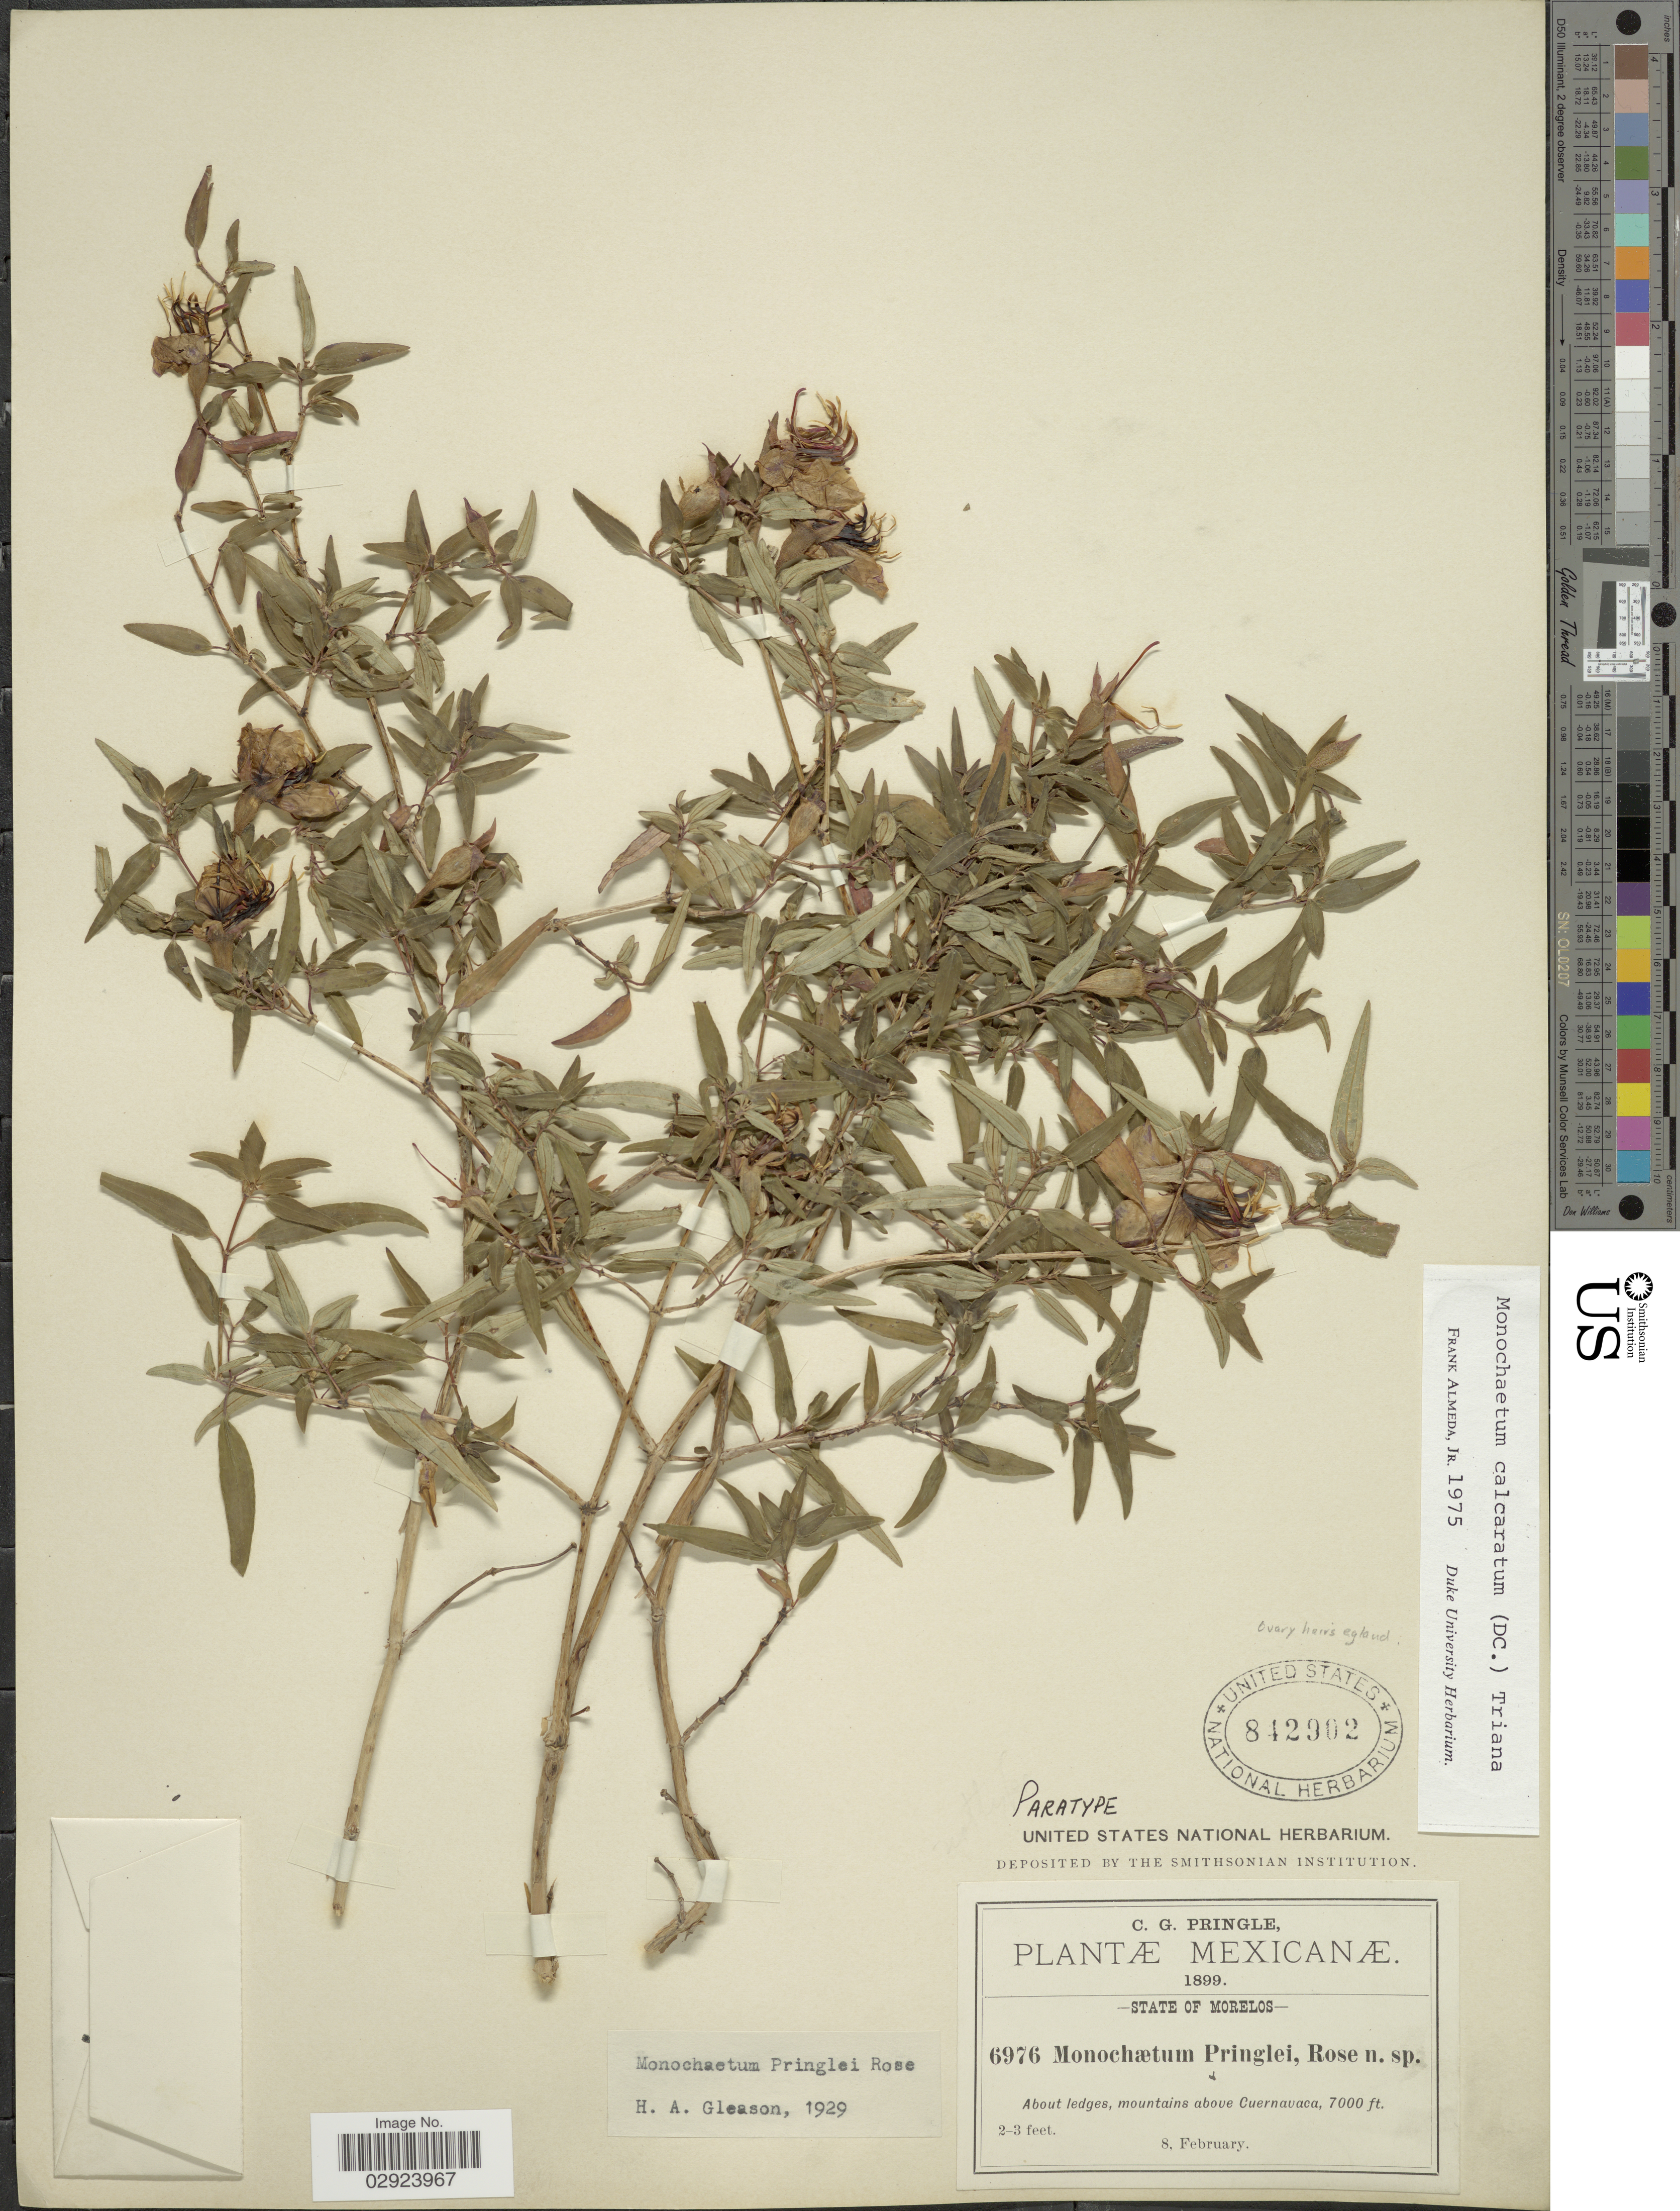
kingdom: Plantae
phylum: Tracheophyta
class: Magnoliopsida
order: Myrtales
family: Melastomataceae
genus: Monochaetum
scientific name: Monochaetum calcaratum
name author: (DC.) Triana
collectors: C. G. Pringle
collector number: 6976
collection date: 1899-02-08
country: Mexico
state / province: Morelos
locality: About ledges, mountains above Cuernavaca.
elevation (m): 2134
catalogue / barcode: US 842902